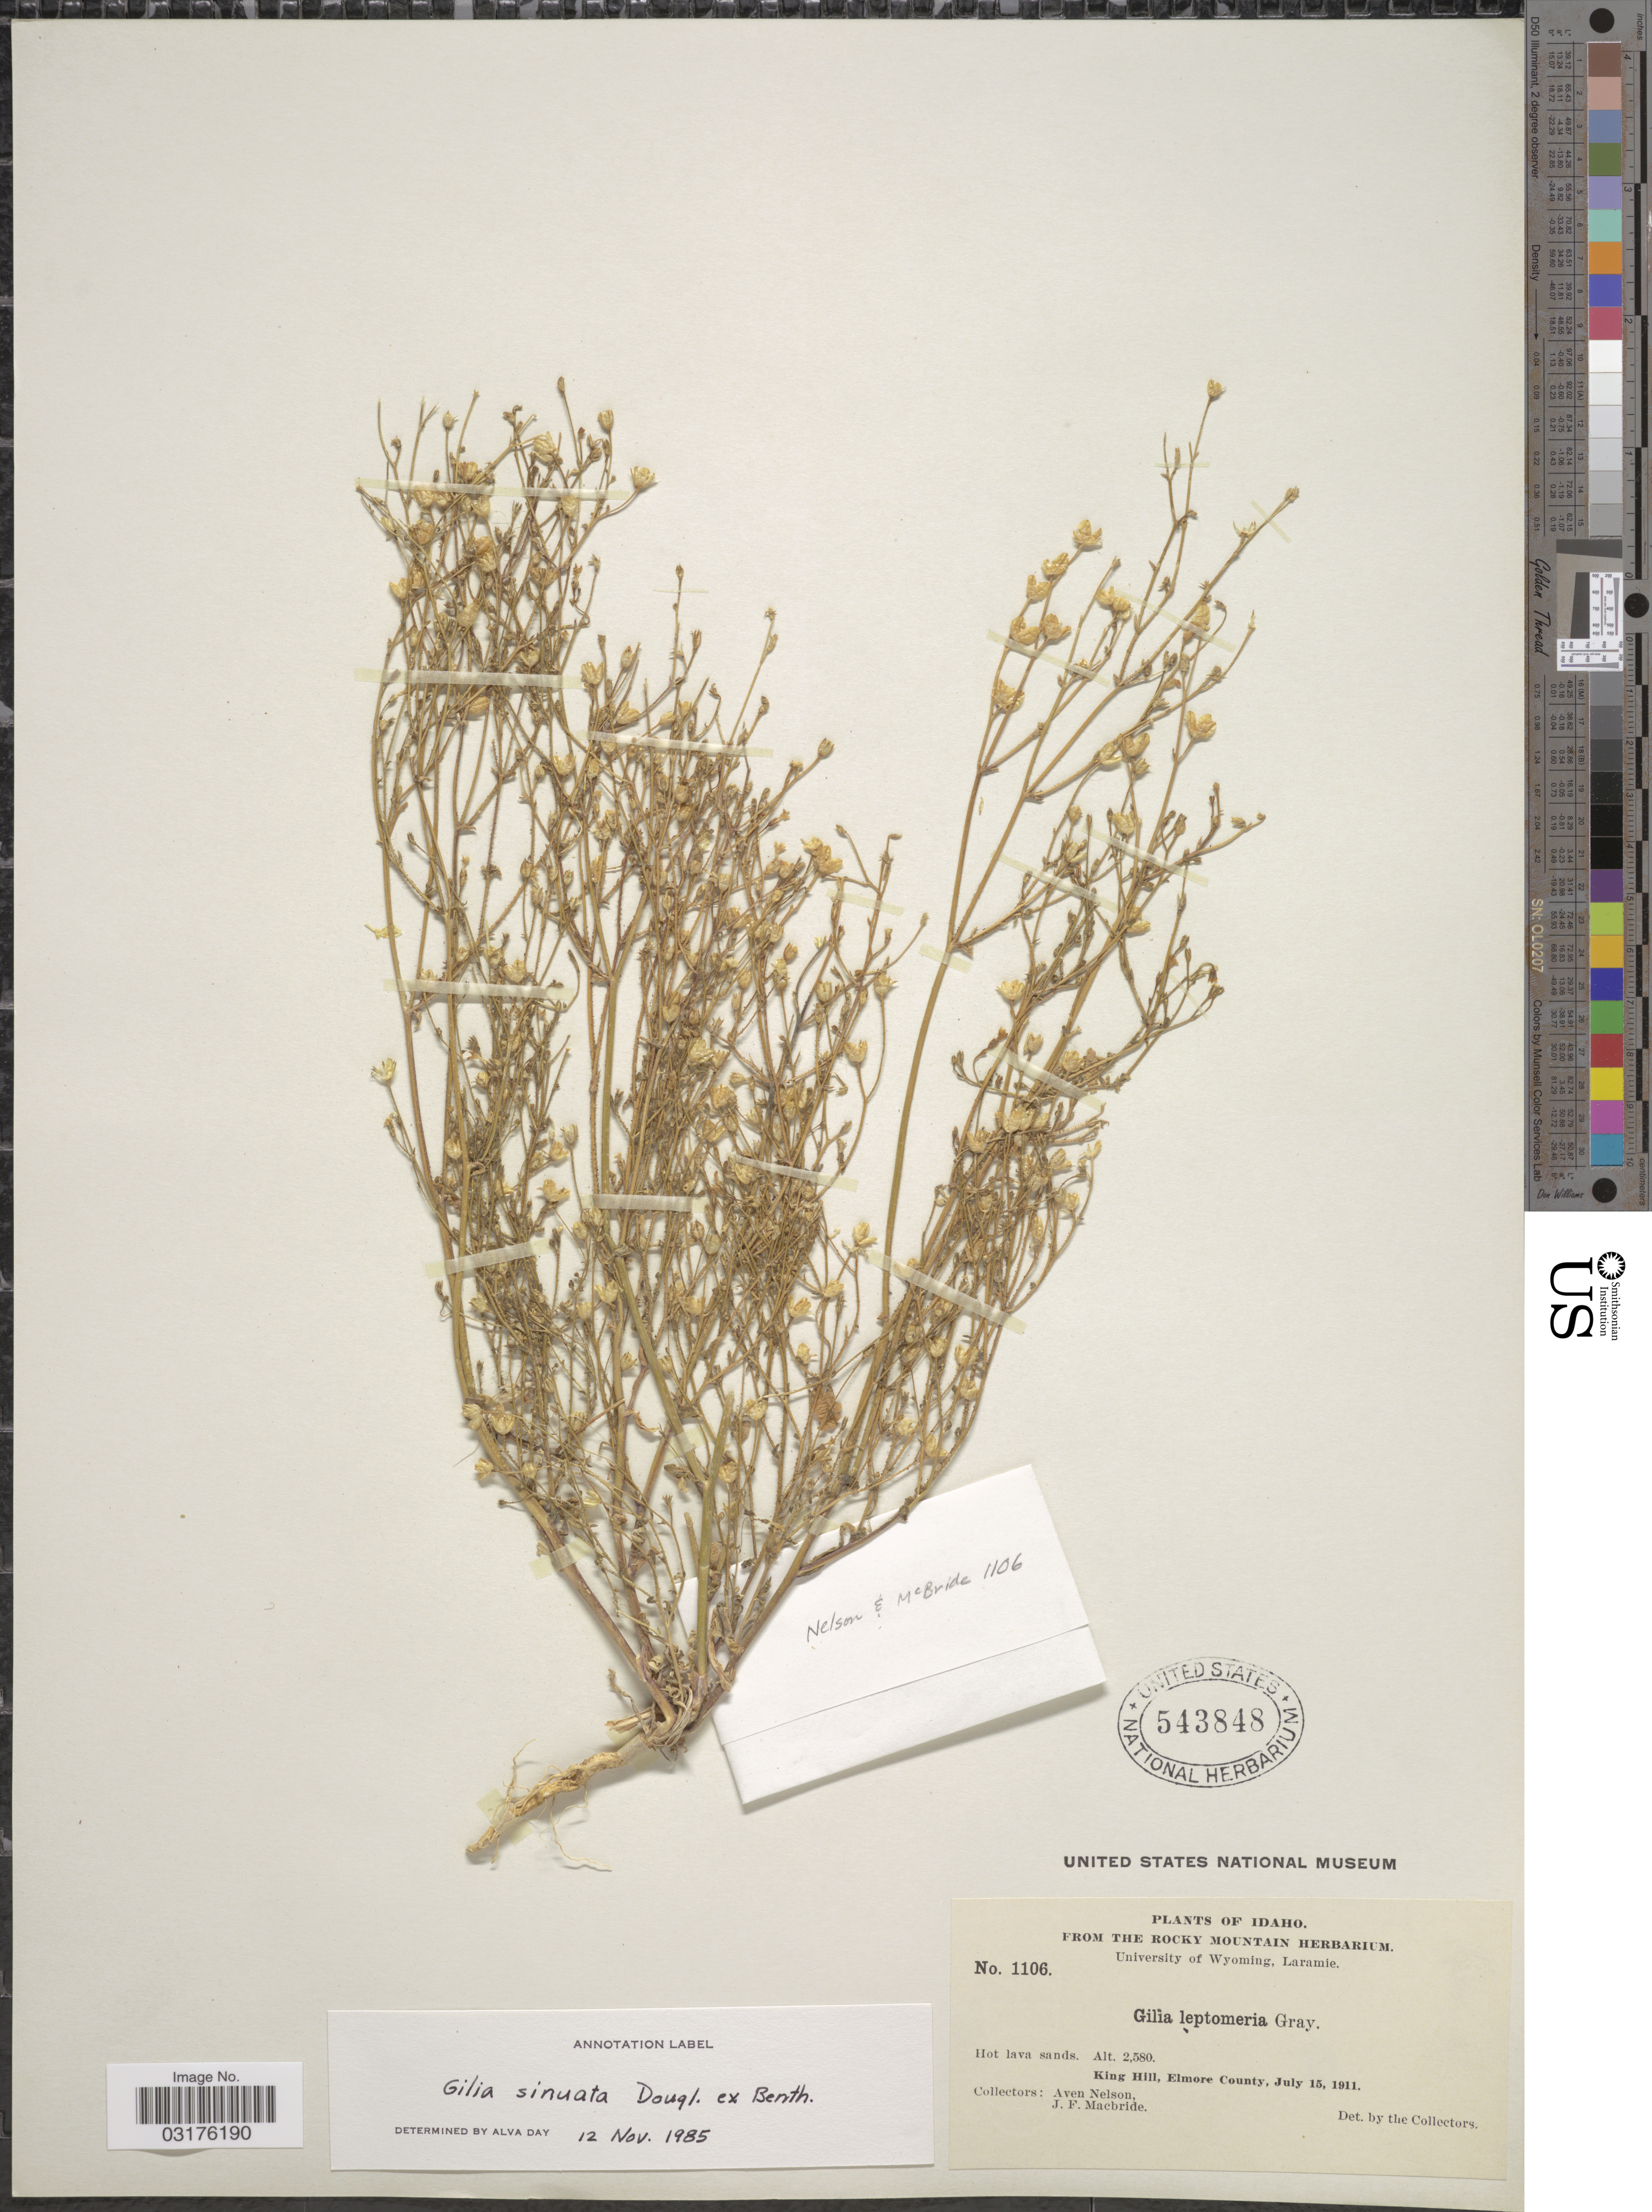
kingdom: Plantae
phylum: Tracheophyta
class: Magnoliopsida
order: Ericales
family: Polemoniaceae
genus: Gilia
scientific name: Gilia sinuata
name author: Douglas ex Benth.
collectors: A. Nelson & J. F. Macbride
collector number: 1106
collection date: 1911-07-15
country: United States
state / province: Idaho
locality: King Hill, Elmore County.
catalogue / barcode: US 543848